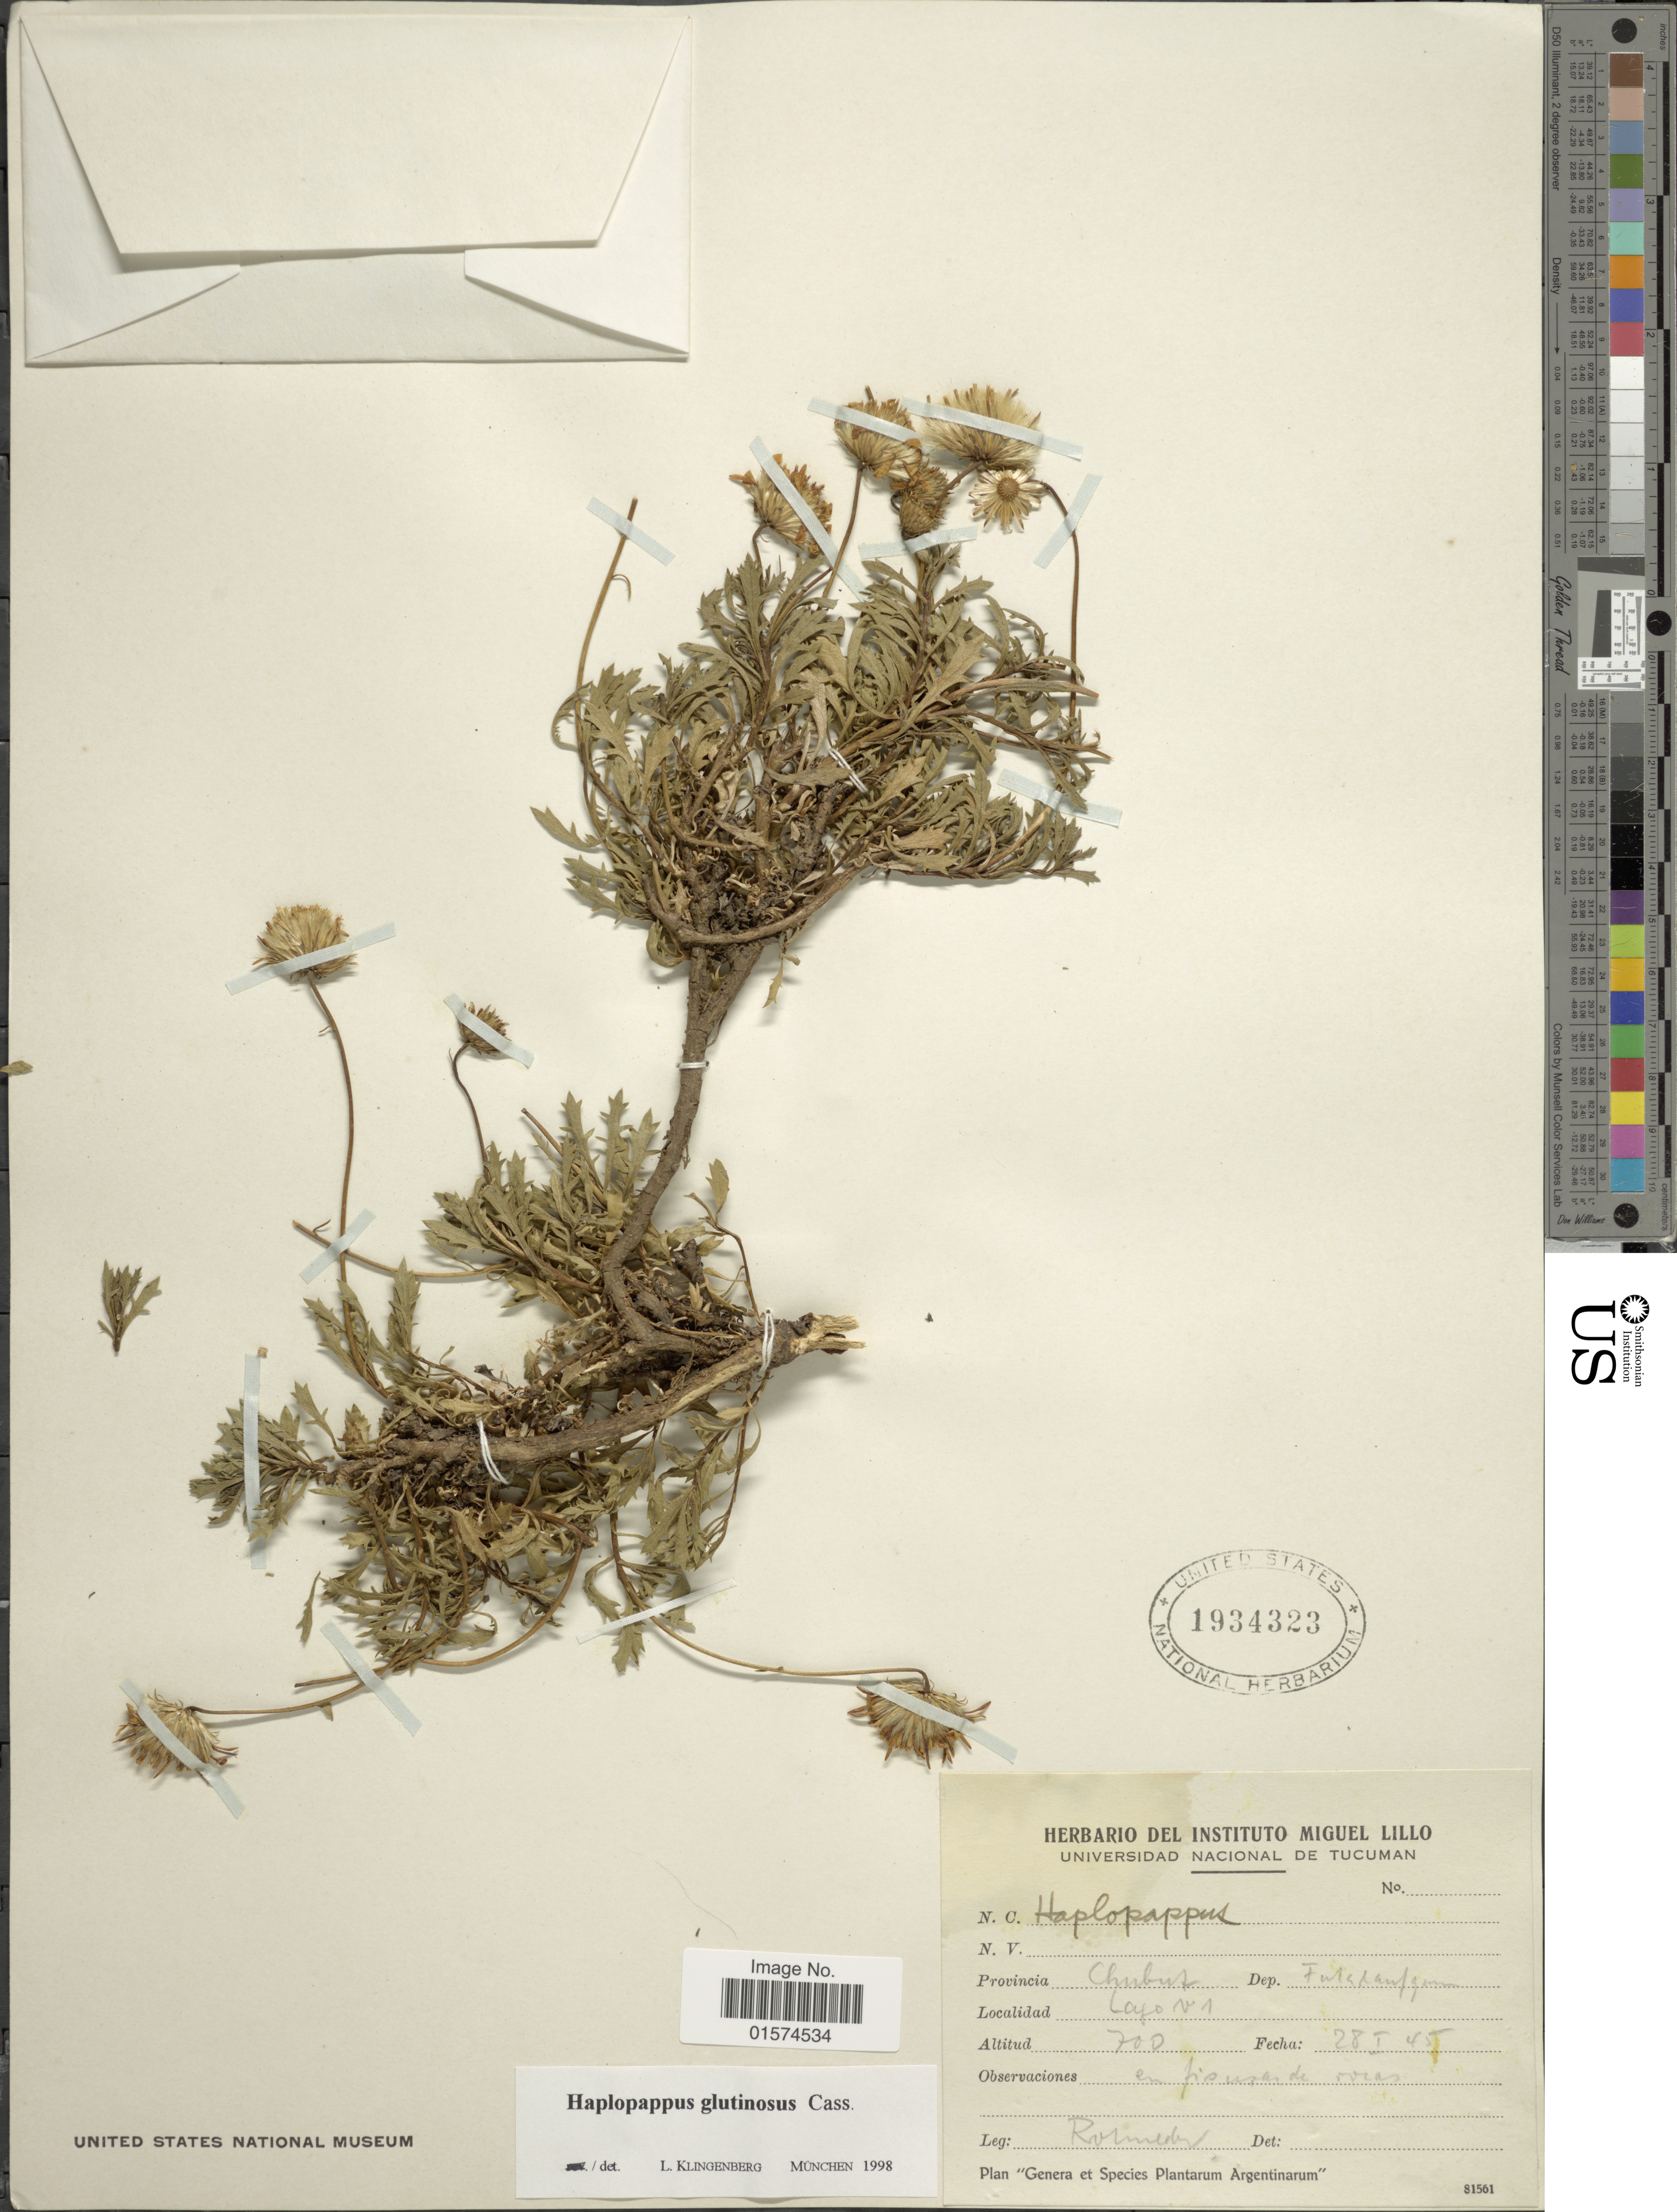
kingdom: Plantae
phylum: Tracheophyta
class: Magnoliopsida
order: Asterales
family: Asteraceae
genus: Haplopappus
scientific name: Haplopappus glutinosus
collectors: E. Rohmeder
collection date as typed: Transcribed d/m/y: 28/1/45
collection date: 1945-01-28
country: Argentina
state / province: Chubut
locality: Dep. Futaleufú, Lago V 1 [interpreted]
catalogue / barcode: US 1934323